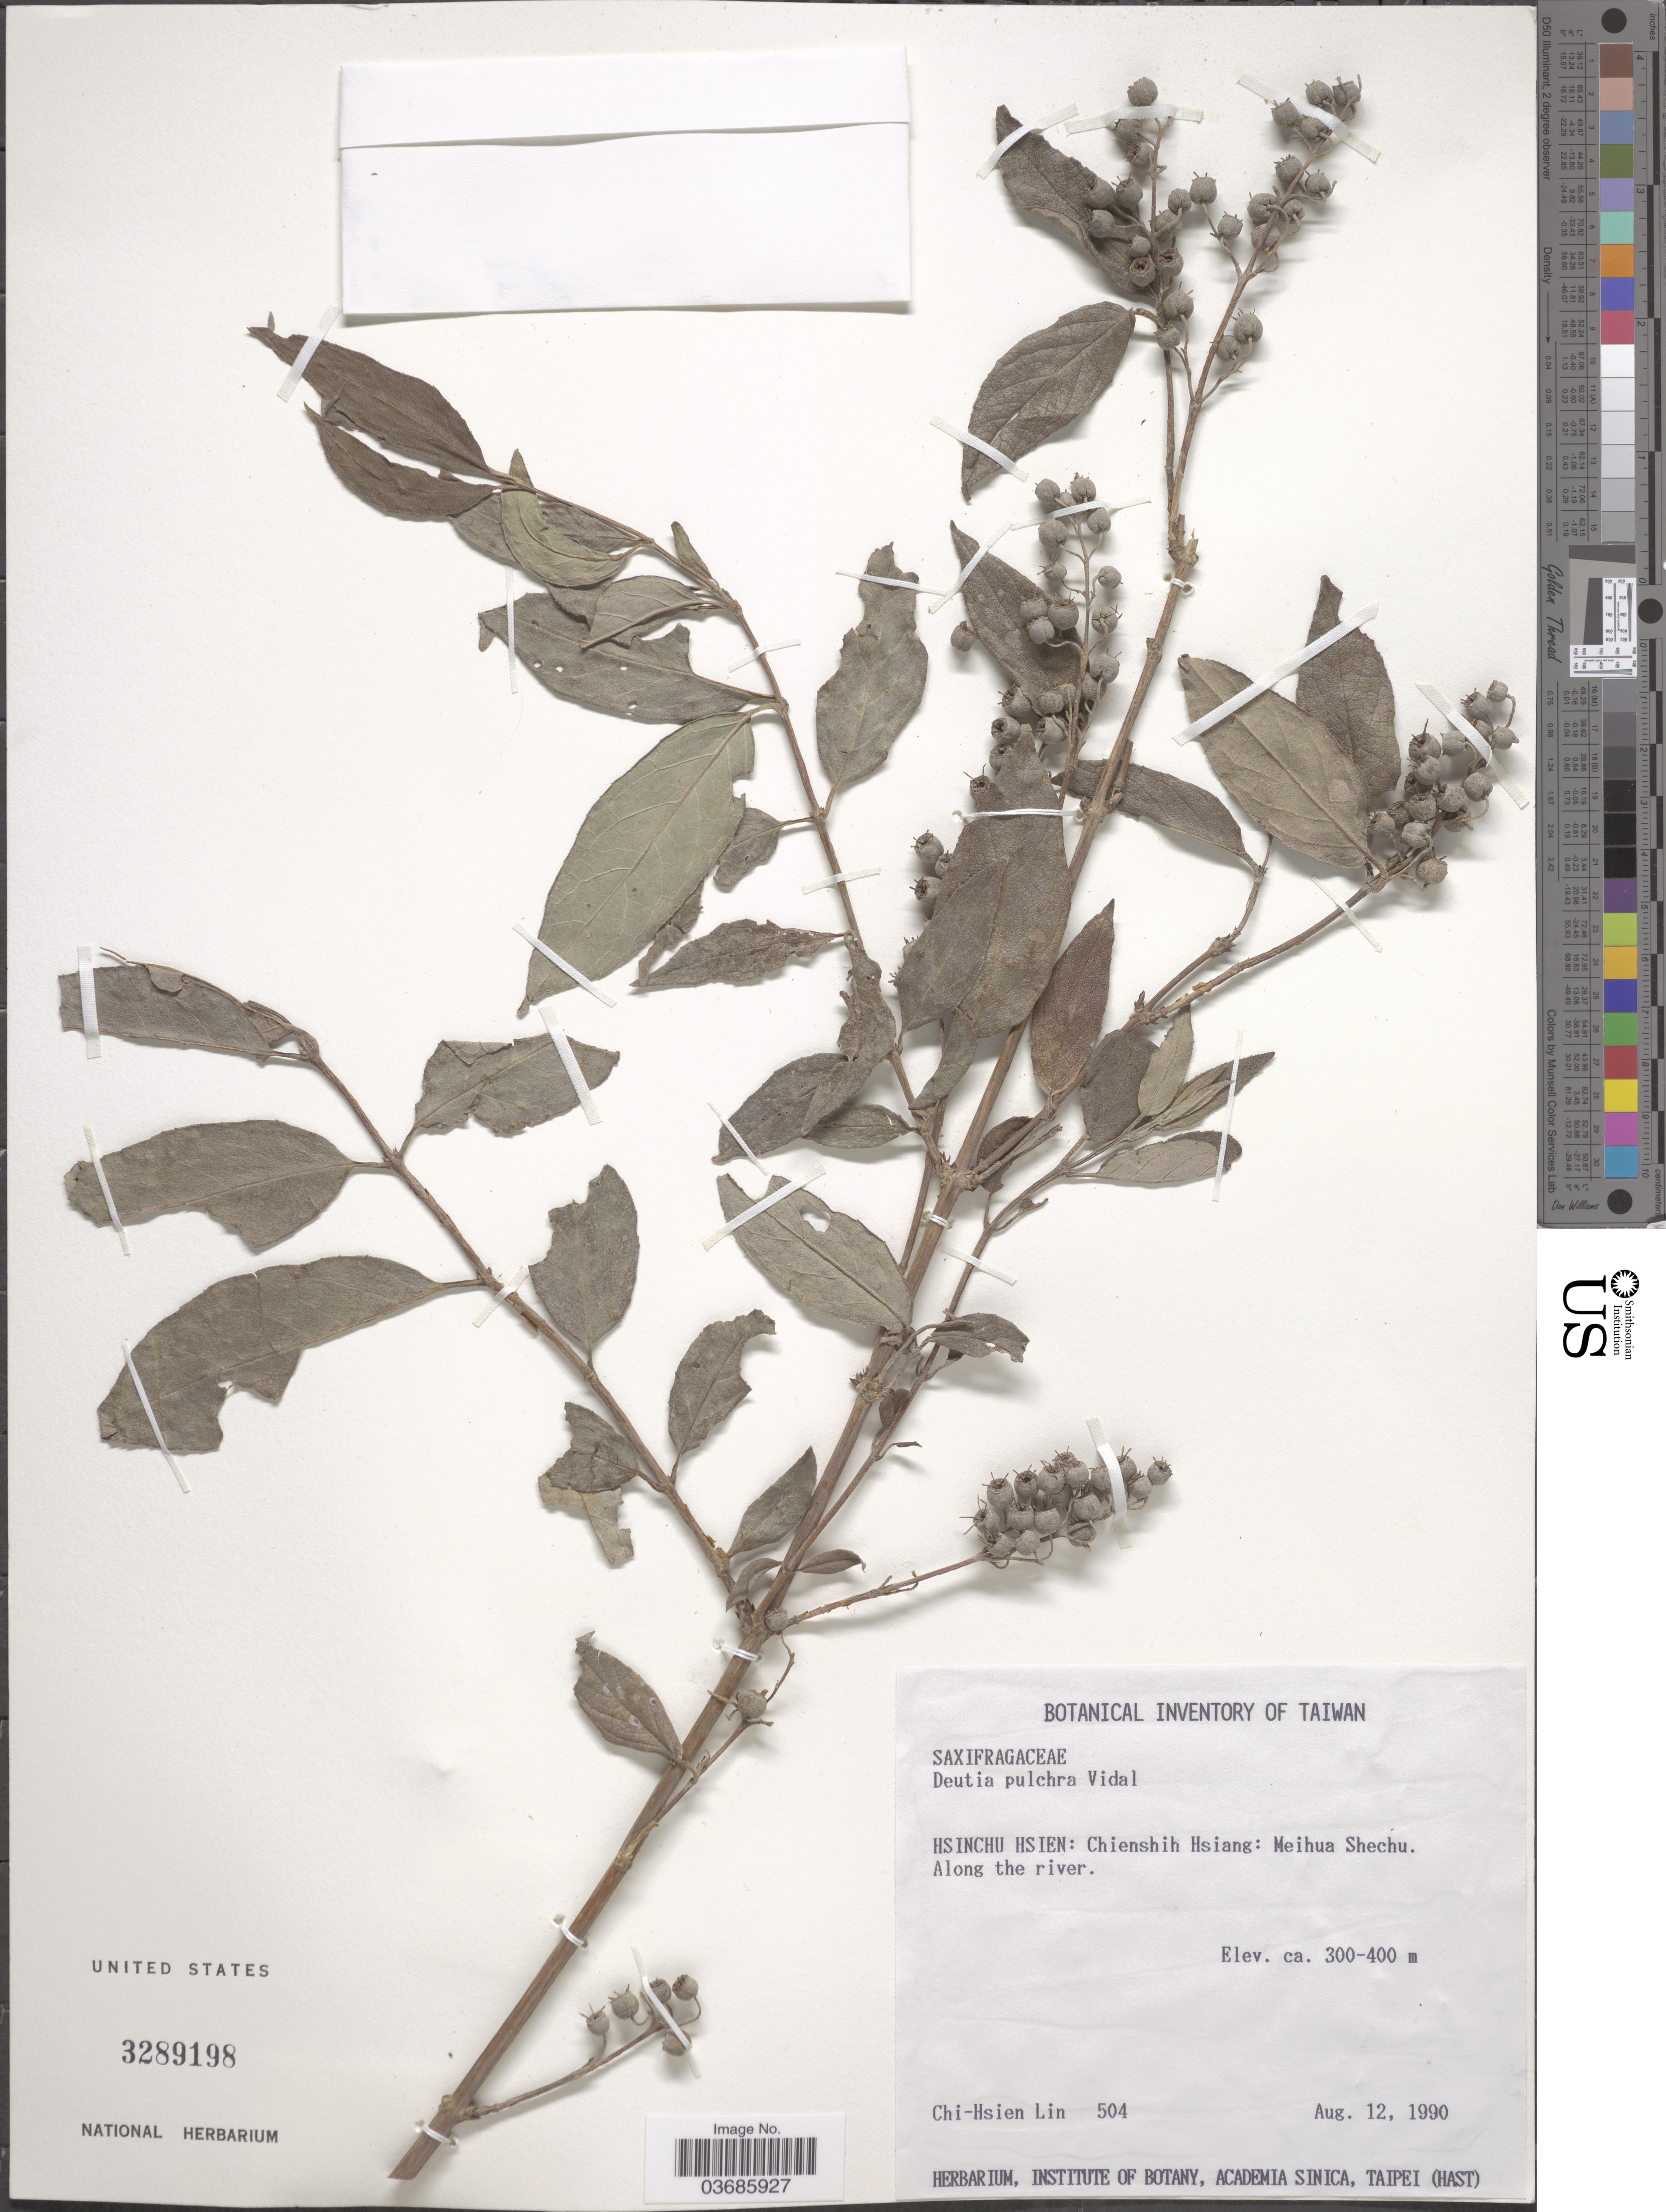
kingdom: Plantae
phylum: Tracheophyta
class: Magnoliopsida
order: Cornales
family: Hydrangeaceae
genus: Deutzia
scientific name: Deutzia pulchra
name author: Vidal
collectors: C. Lin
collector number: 504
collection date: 1990-08-12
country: Taiwan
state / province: Hsinchu City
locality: Hsinchu Hsien: Chienshih Hsiang: Meihua Shechu. Along the river.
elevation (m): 300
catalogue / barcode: US 3289198